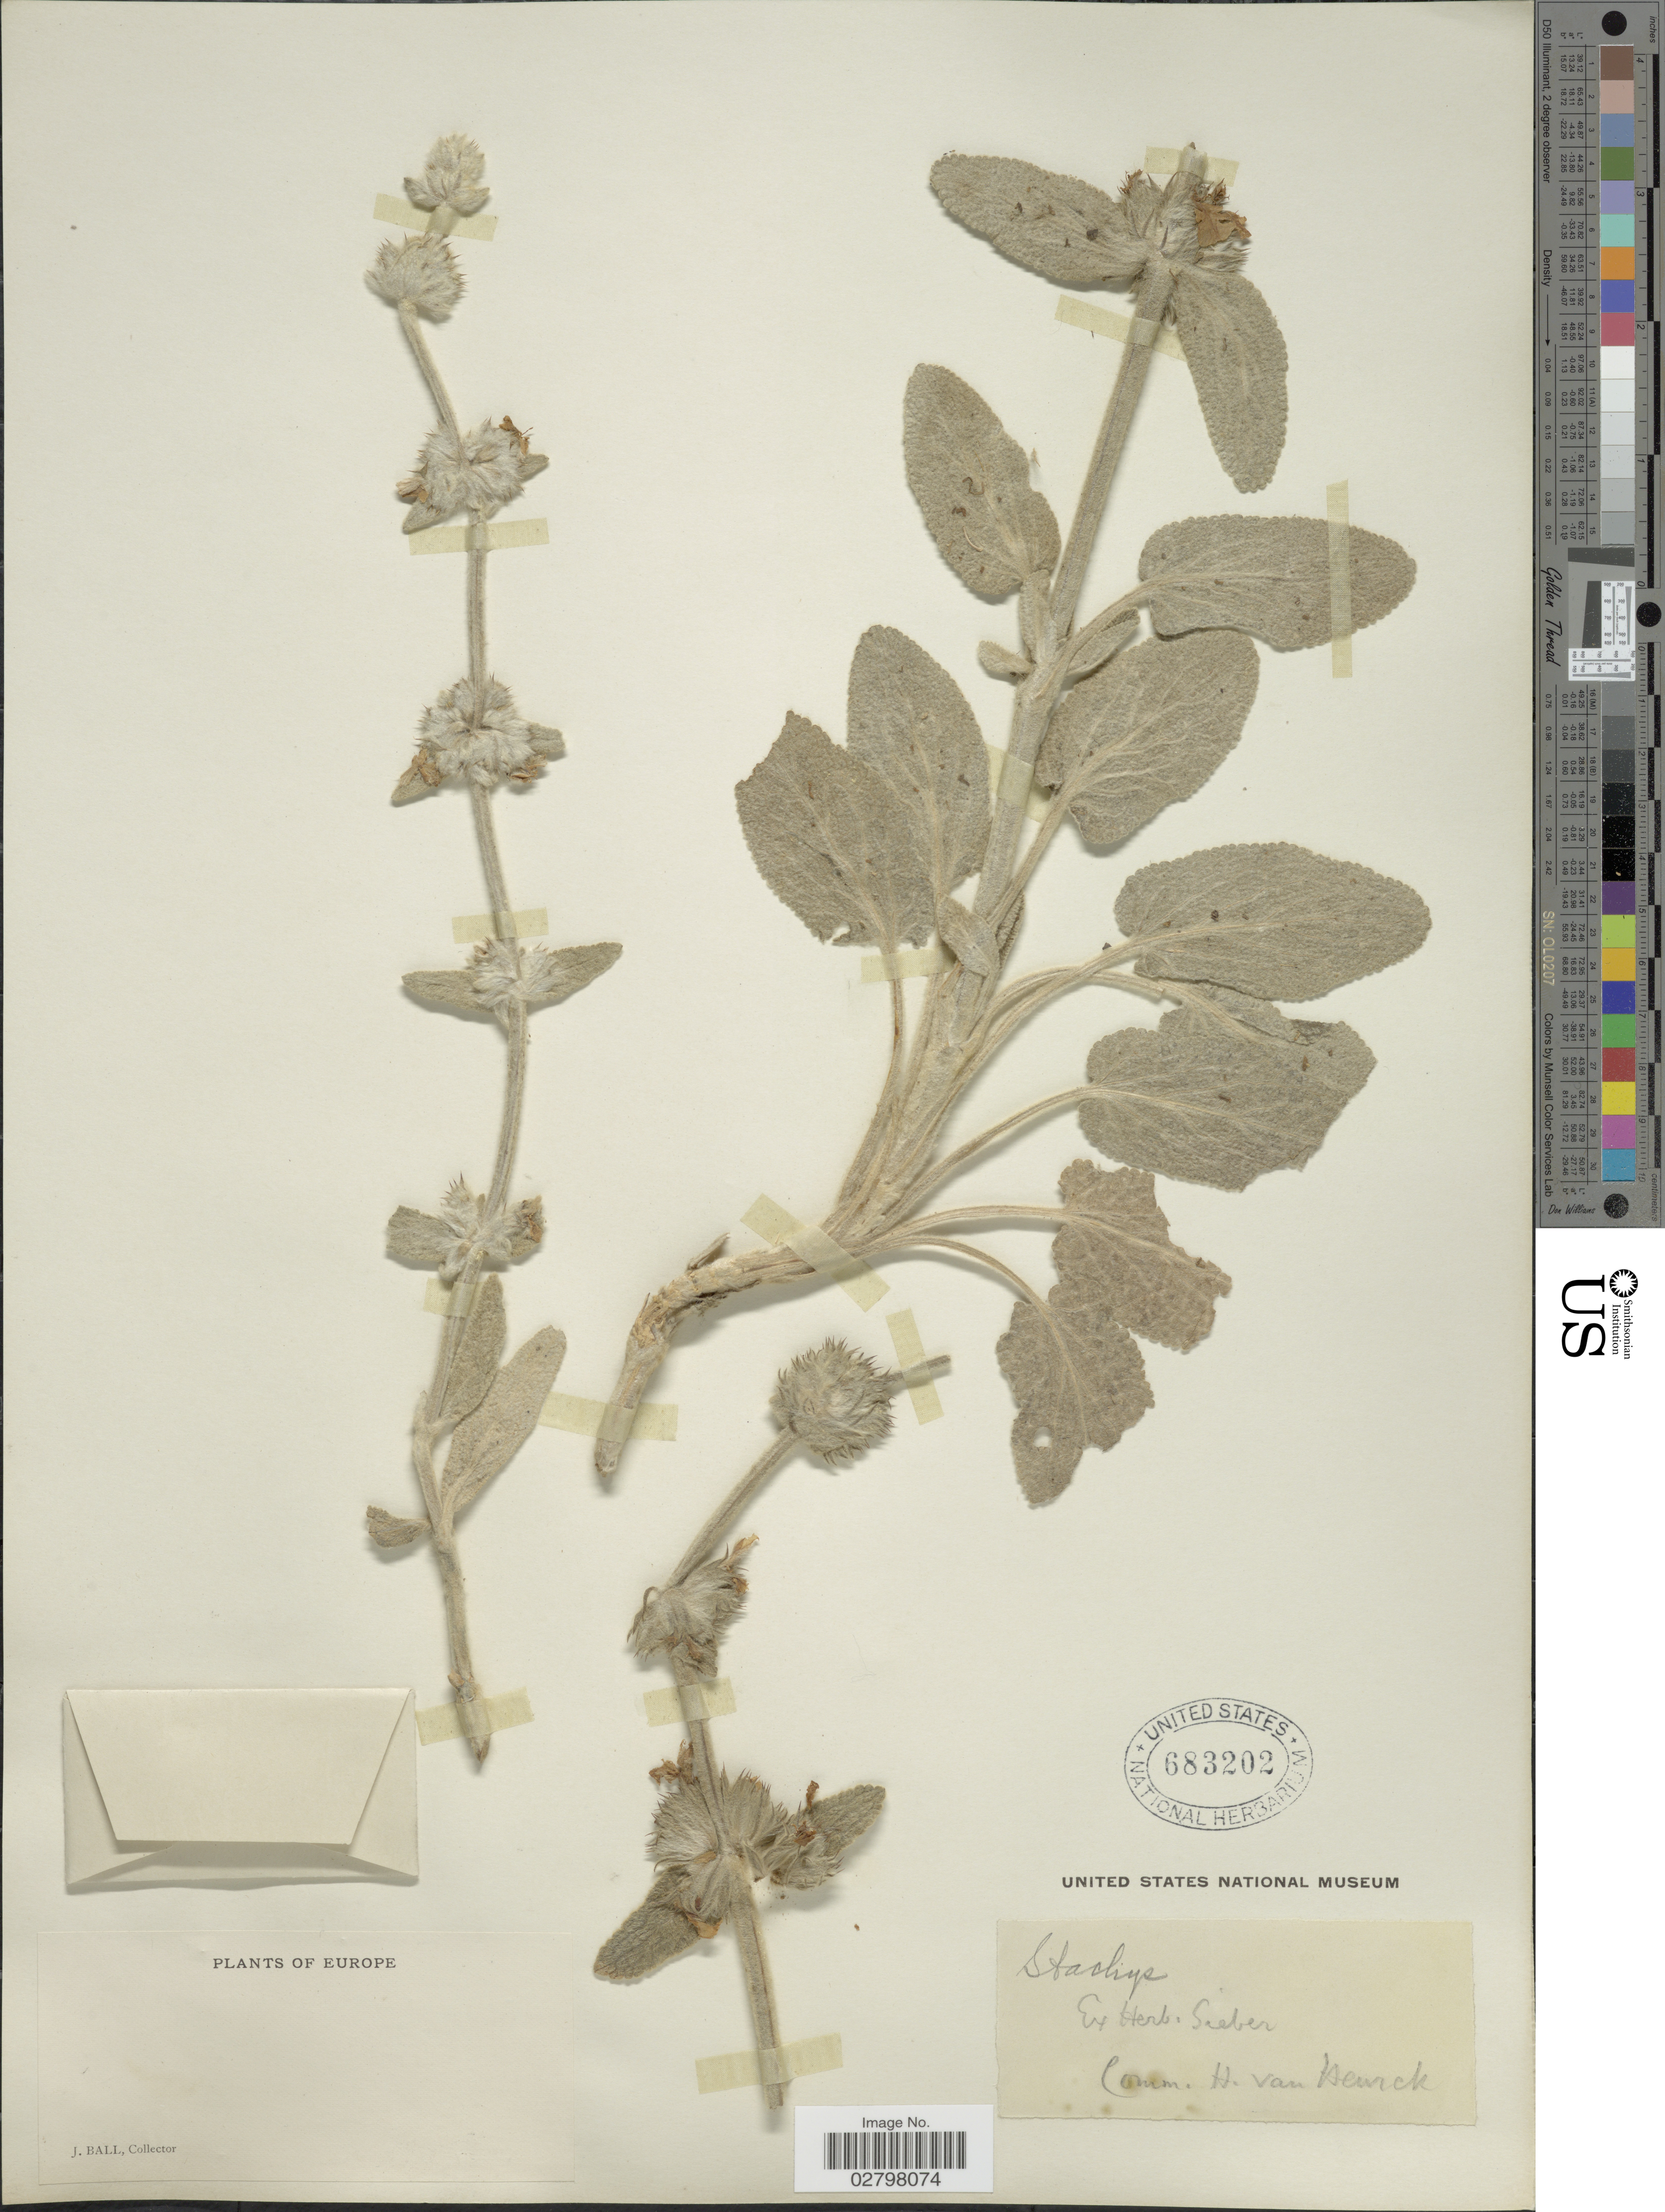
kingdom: Plantae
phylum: Tracheophyta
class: Magnoliopsida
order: Lamiales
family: Lamiaceae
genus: Stachys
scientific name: Stachys sp.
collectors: J. Ball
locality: Europe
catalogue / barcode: US 683202